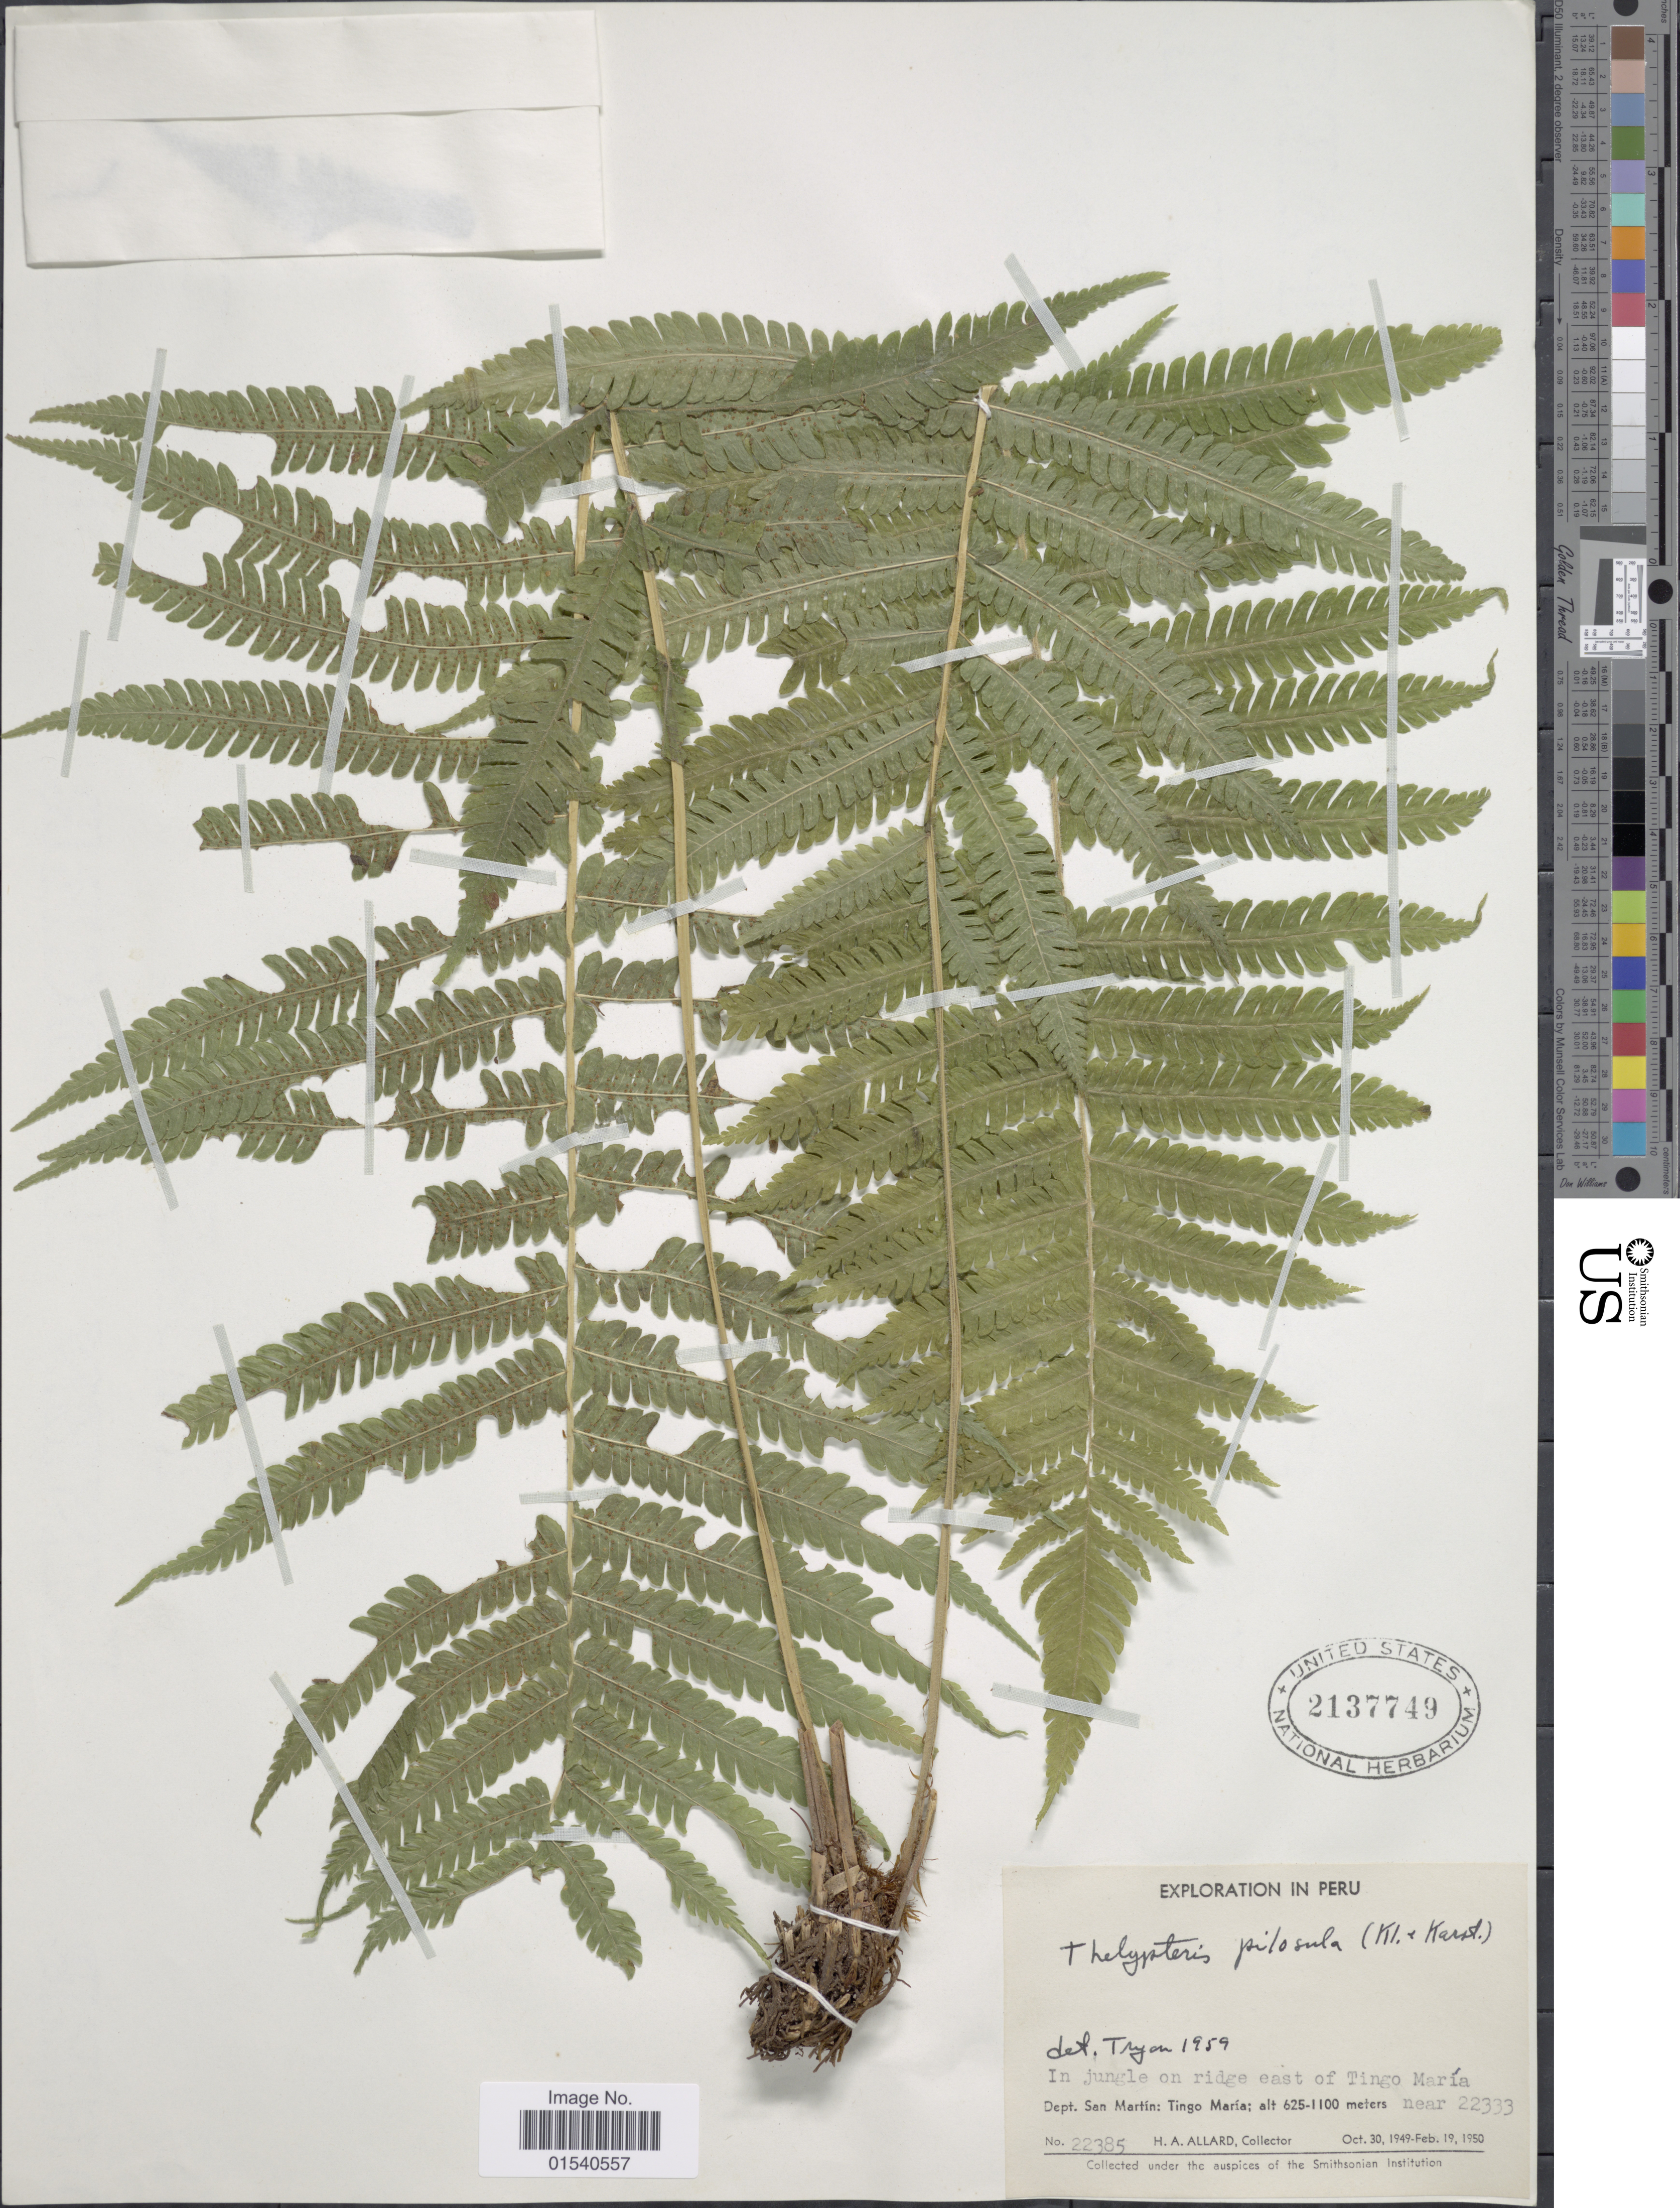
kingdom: Plantae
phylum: Tracheophyta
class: Polypodiopsida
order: Polypodiales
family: Thelypteridaceae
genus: Amauropelta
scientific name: Amauropelta pilosula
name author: (Klotzsch & H. Karst.) Á. Löve & D. Löve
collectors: H. A. Allard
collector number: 22385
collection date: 1949-10-30/1950-02-19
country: Peru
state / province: San Martín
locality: In jungle on ridge east of Tingo María, Dept. San Martín: Tingo María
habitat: in jungle on ridge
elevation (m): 625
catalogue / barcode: US 2137749